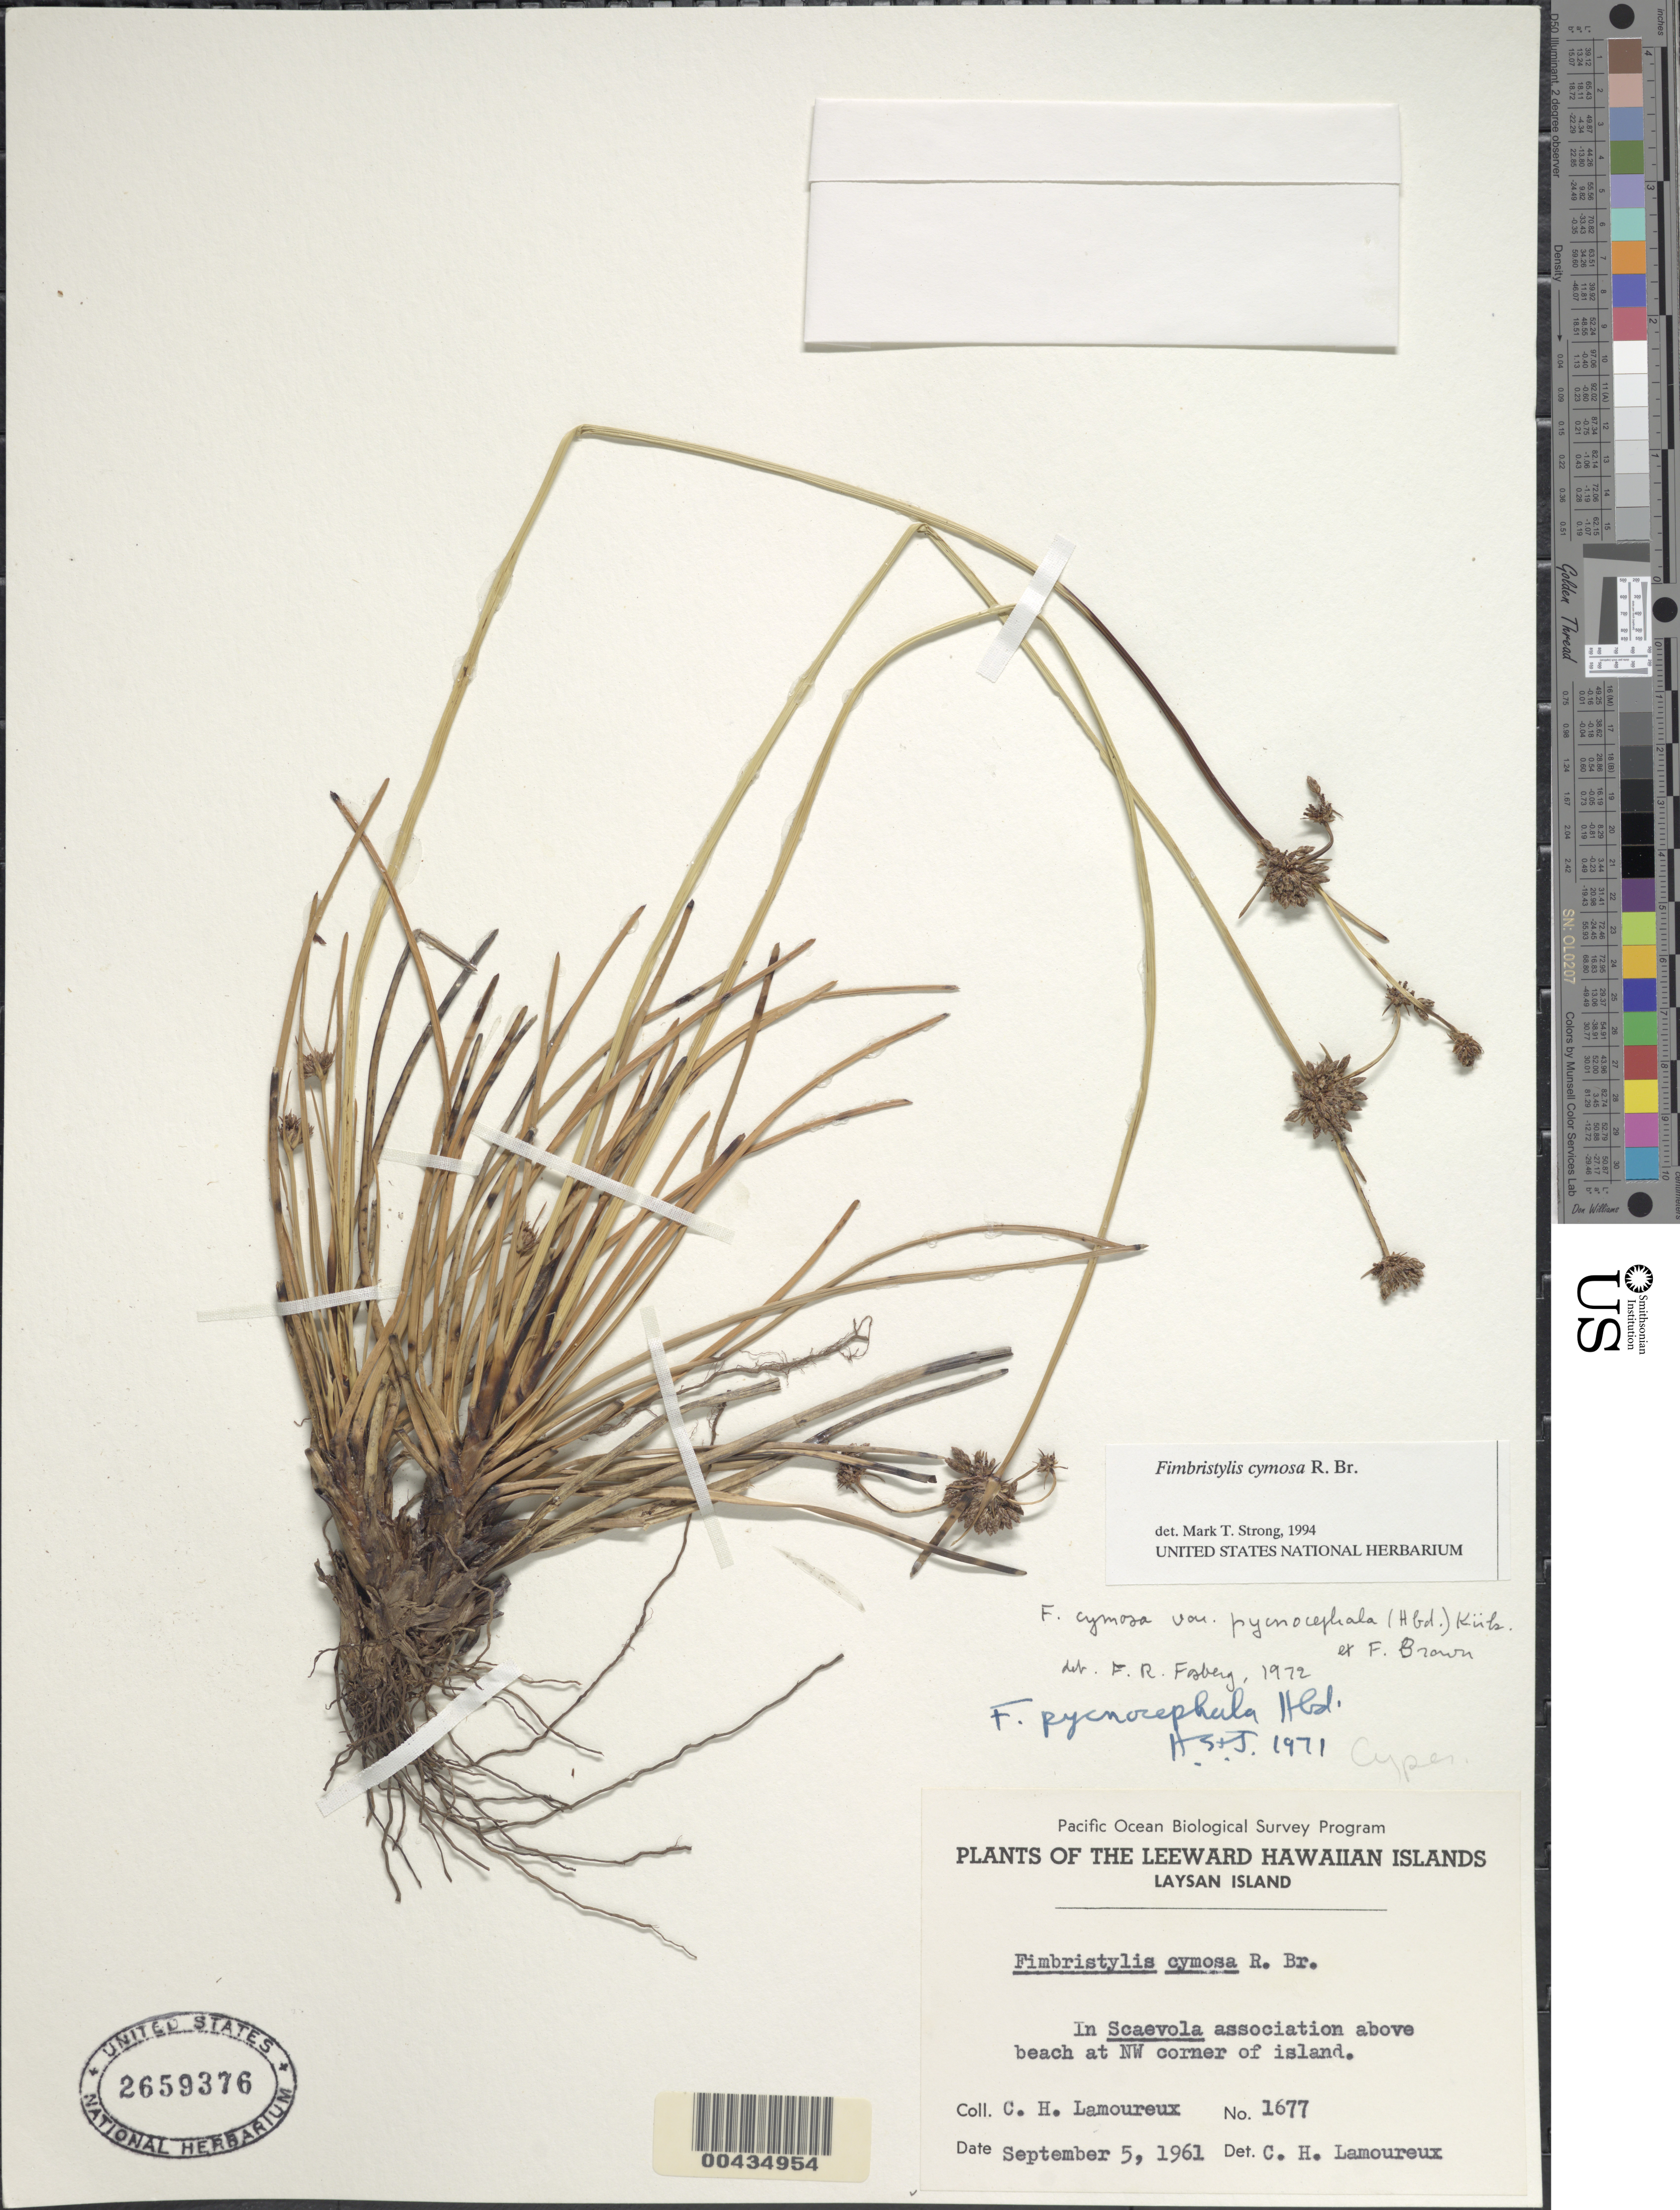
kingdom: Plantae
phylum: Tracheophyta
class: Liliopsida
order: Poales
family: Cyperaceae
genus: Fimbristylis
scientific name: Fimbristylis cymosa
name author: R. Br.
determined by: Strong, M. T., (US), Smithsonian Institution - National Museum of Natural History (UNITED STATES)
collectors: C. H. Lamoureux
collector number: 1677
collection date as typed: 5 Sep 1961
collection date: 1961-09-05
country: United States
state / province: Hawaii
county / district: Honolulu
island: Laysan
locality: At NW corner of island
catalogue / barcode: US 2659376